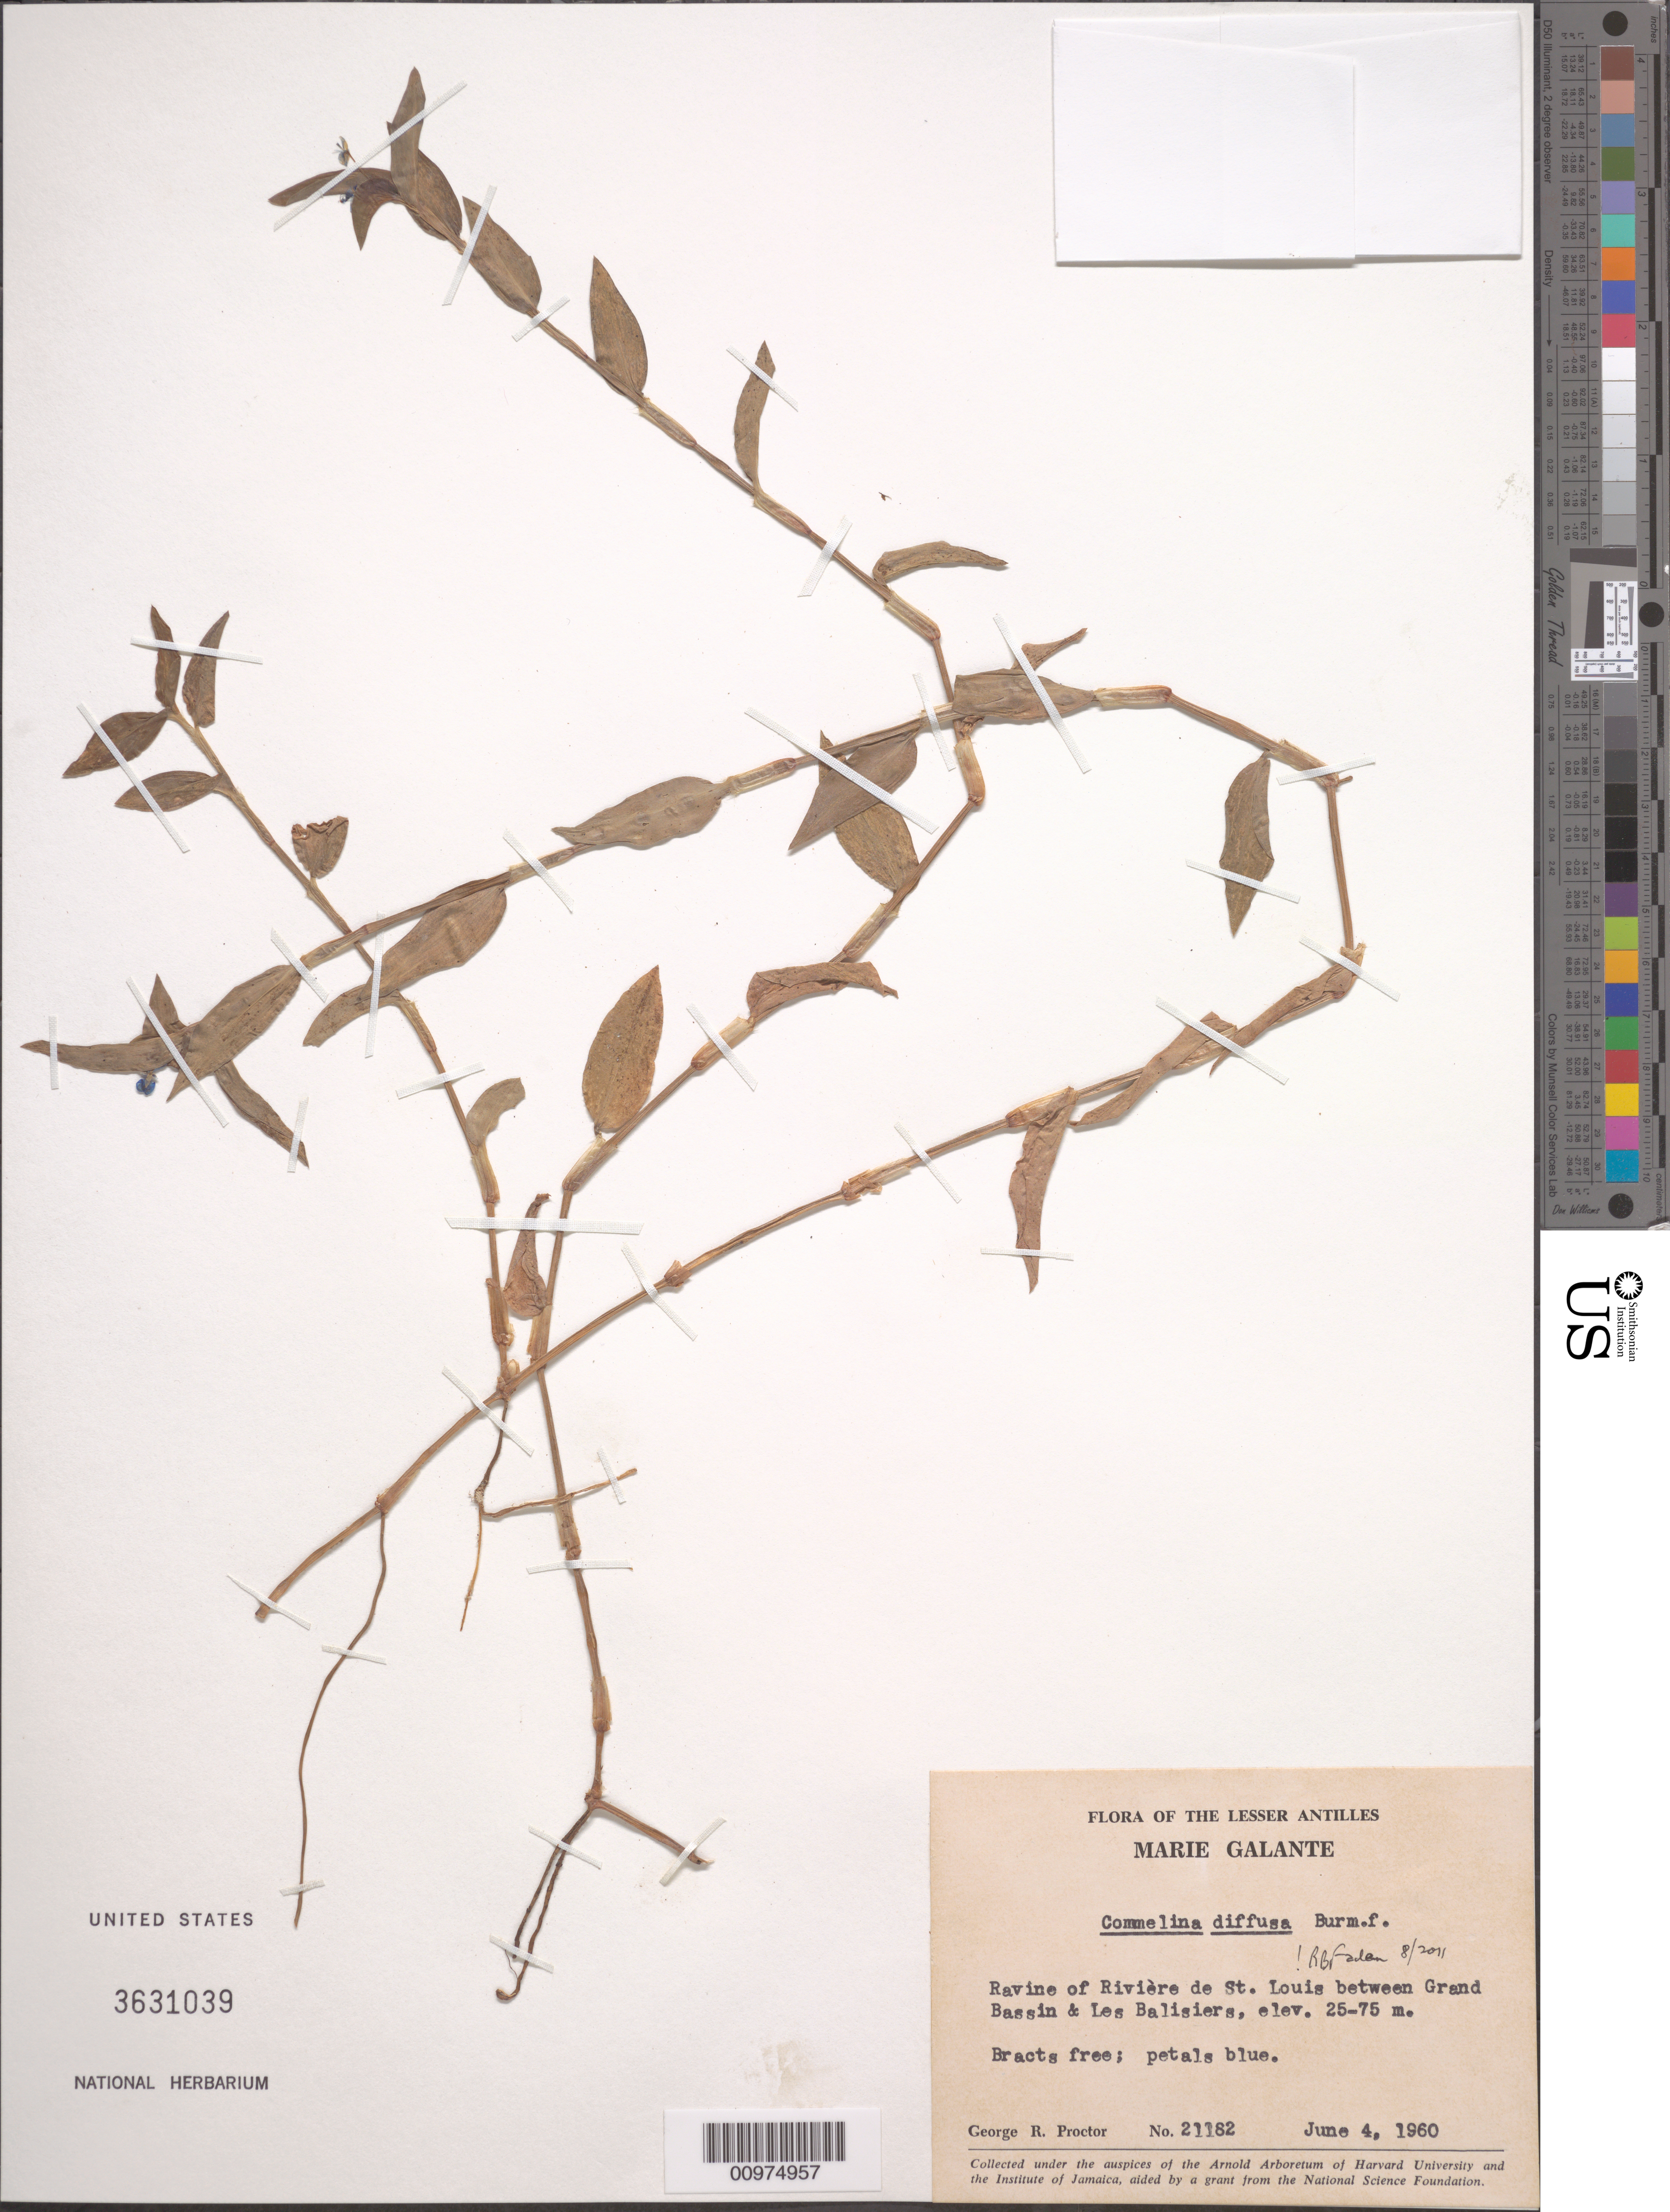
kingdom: Plantae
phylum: Tracheophyta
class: Liliopsida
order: Commelinales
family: Commelinaceae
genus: Commelina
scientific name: Commelina diffusa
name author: Burm. f.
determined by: Faden, Robert B., (US), Smithsonian Institution - National Museum of Natural History (UNITED STATES)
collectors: G. R. Proctor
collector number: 21182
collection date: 1960-06-04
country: Guadeloupe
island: Marie Galante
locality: Ravine of Rivière de St. Louis between Grand Bassin & Les Balisiers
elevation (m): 25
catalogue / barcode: US 3631039